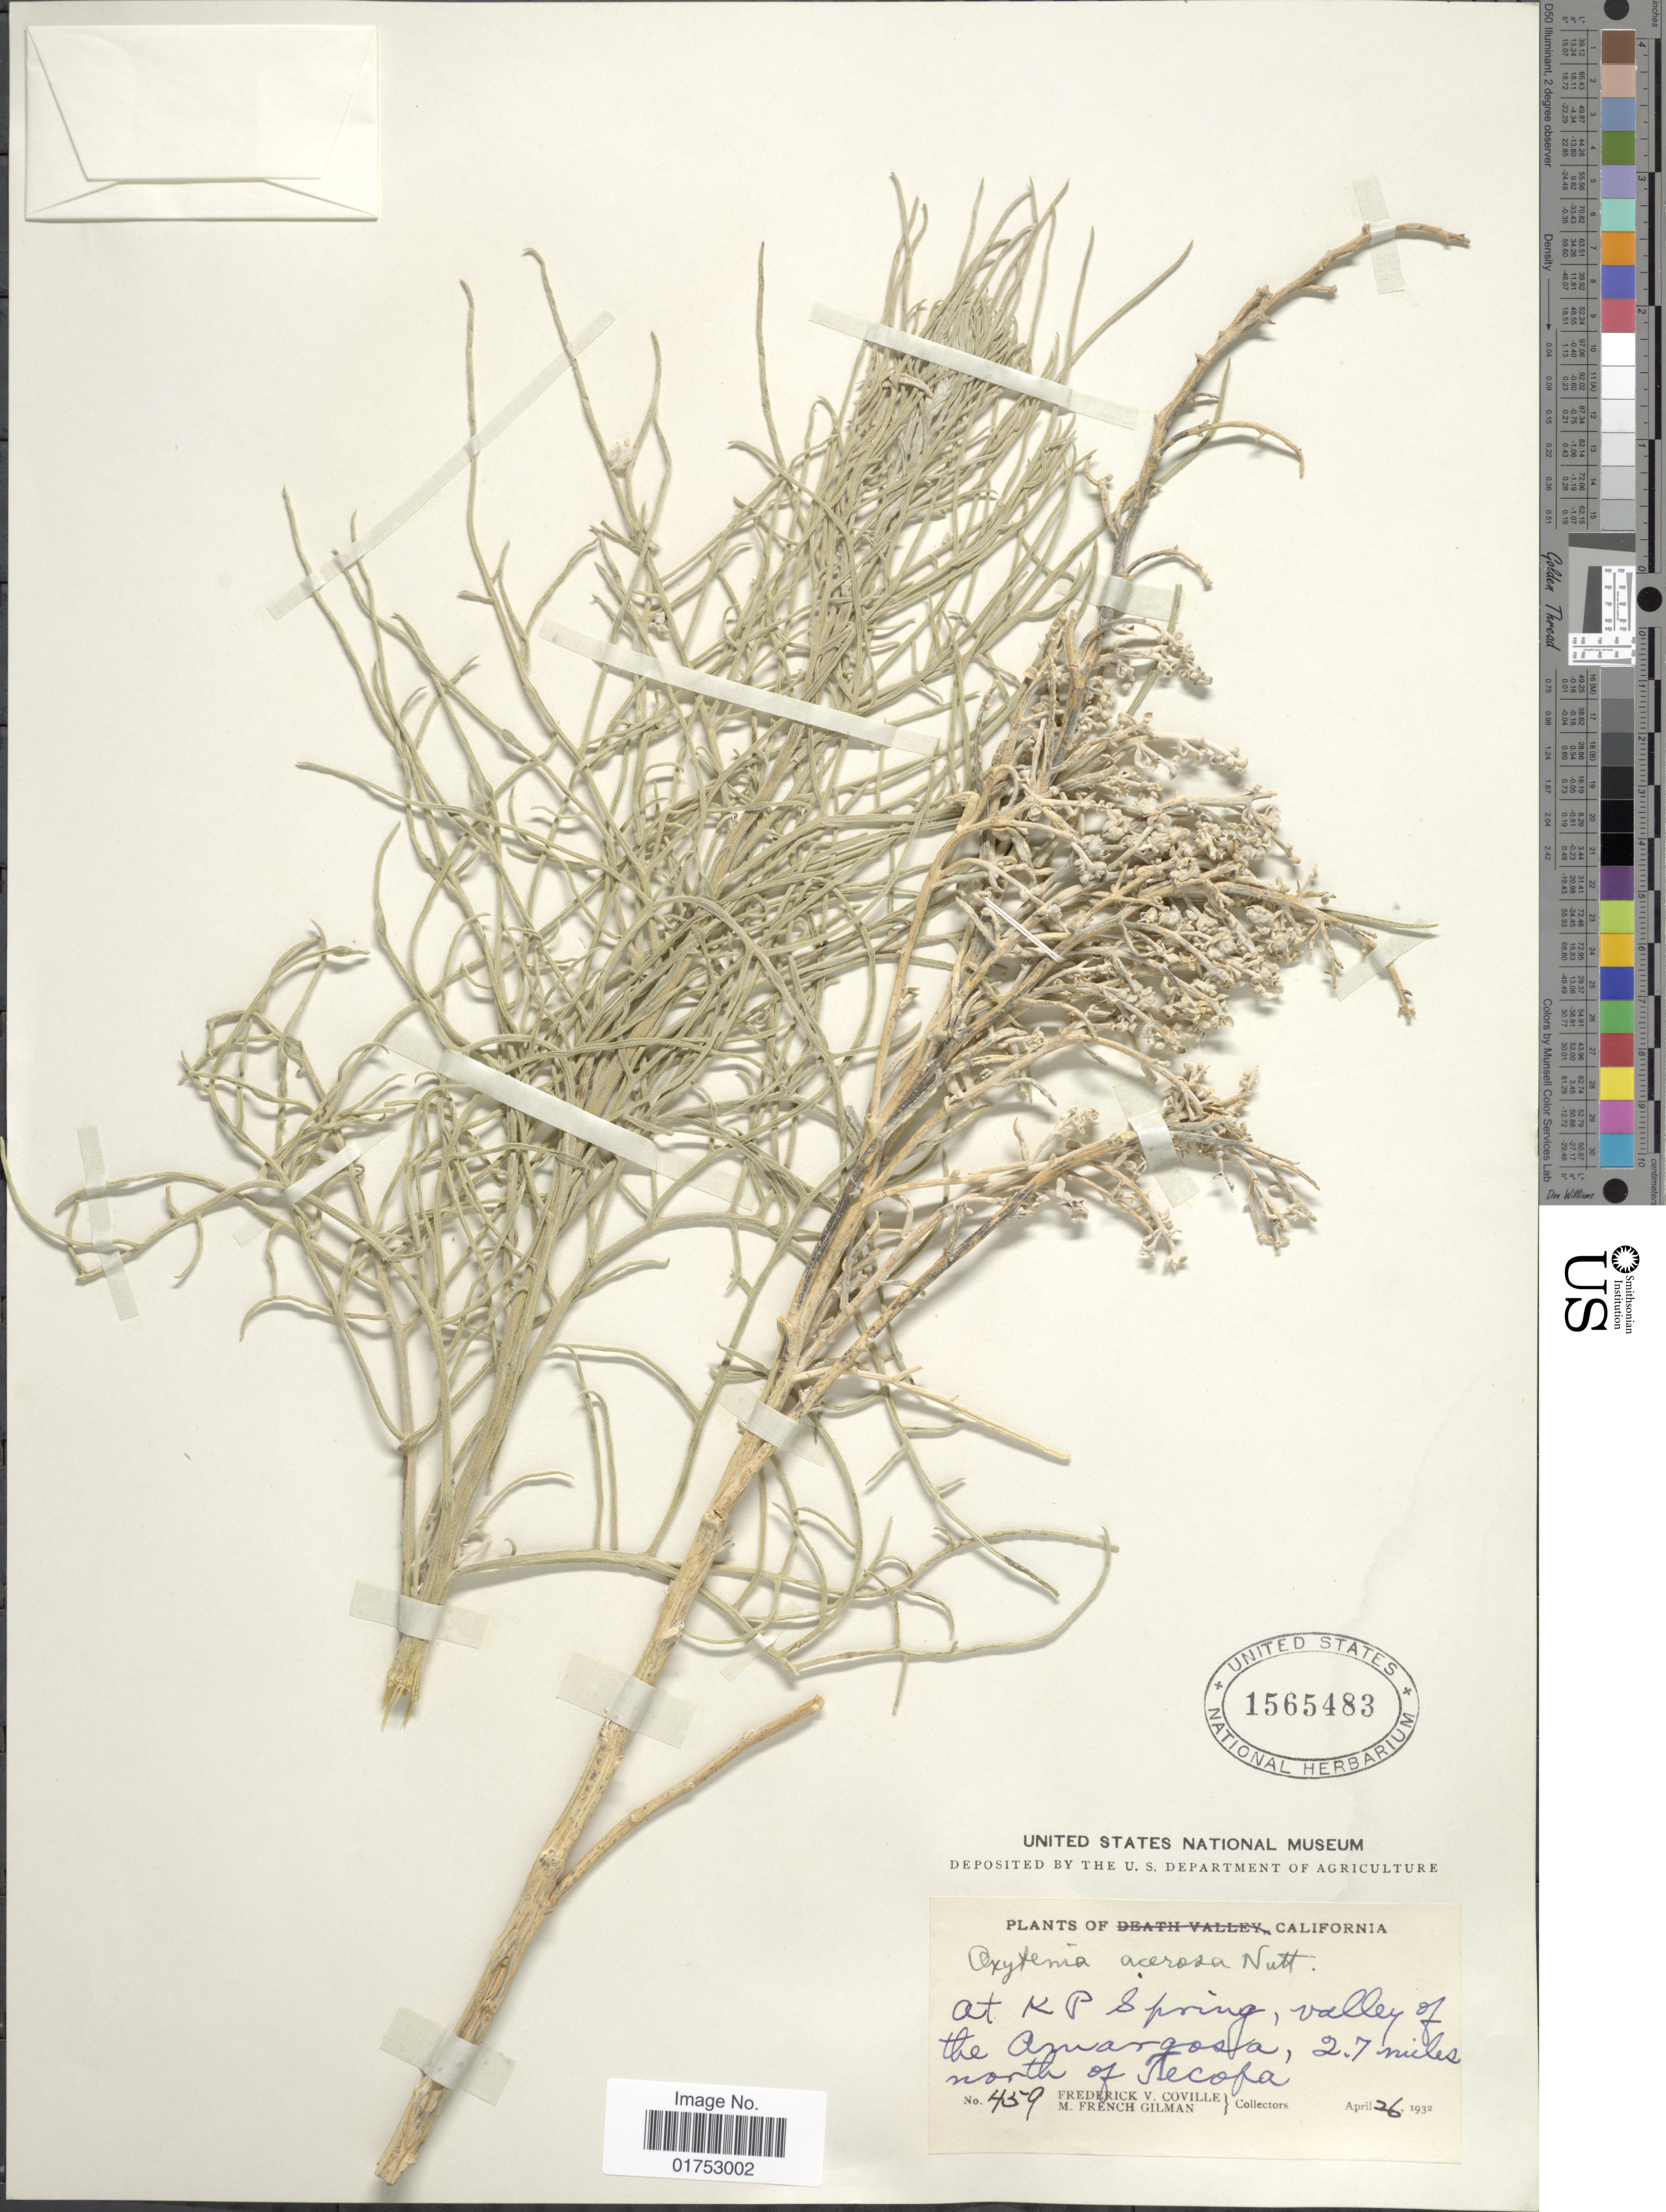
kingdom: Plantae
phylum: Tracheophyta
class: Magnoliopsida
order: Asterales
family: Asteraceae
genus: Oxytenia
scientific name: Oxytenia acerosa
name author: Nutt.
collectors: F. V. Coville & M. F. Gilman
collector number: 459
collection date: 1932-04-26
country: United States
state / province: California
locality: KP Spring, Valley of the Amargosa, 2.7 miles north of Tecopa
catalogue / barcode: US 1565483